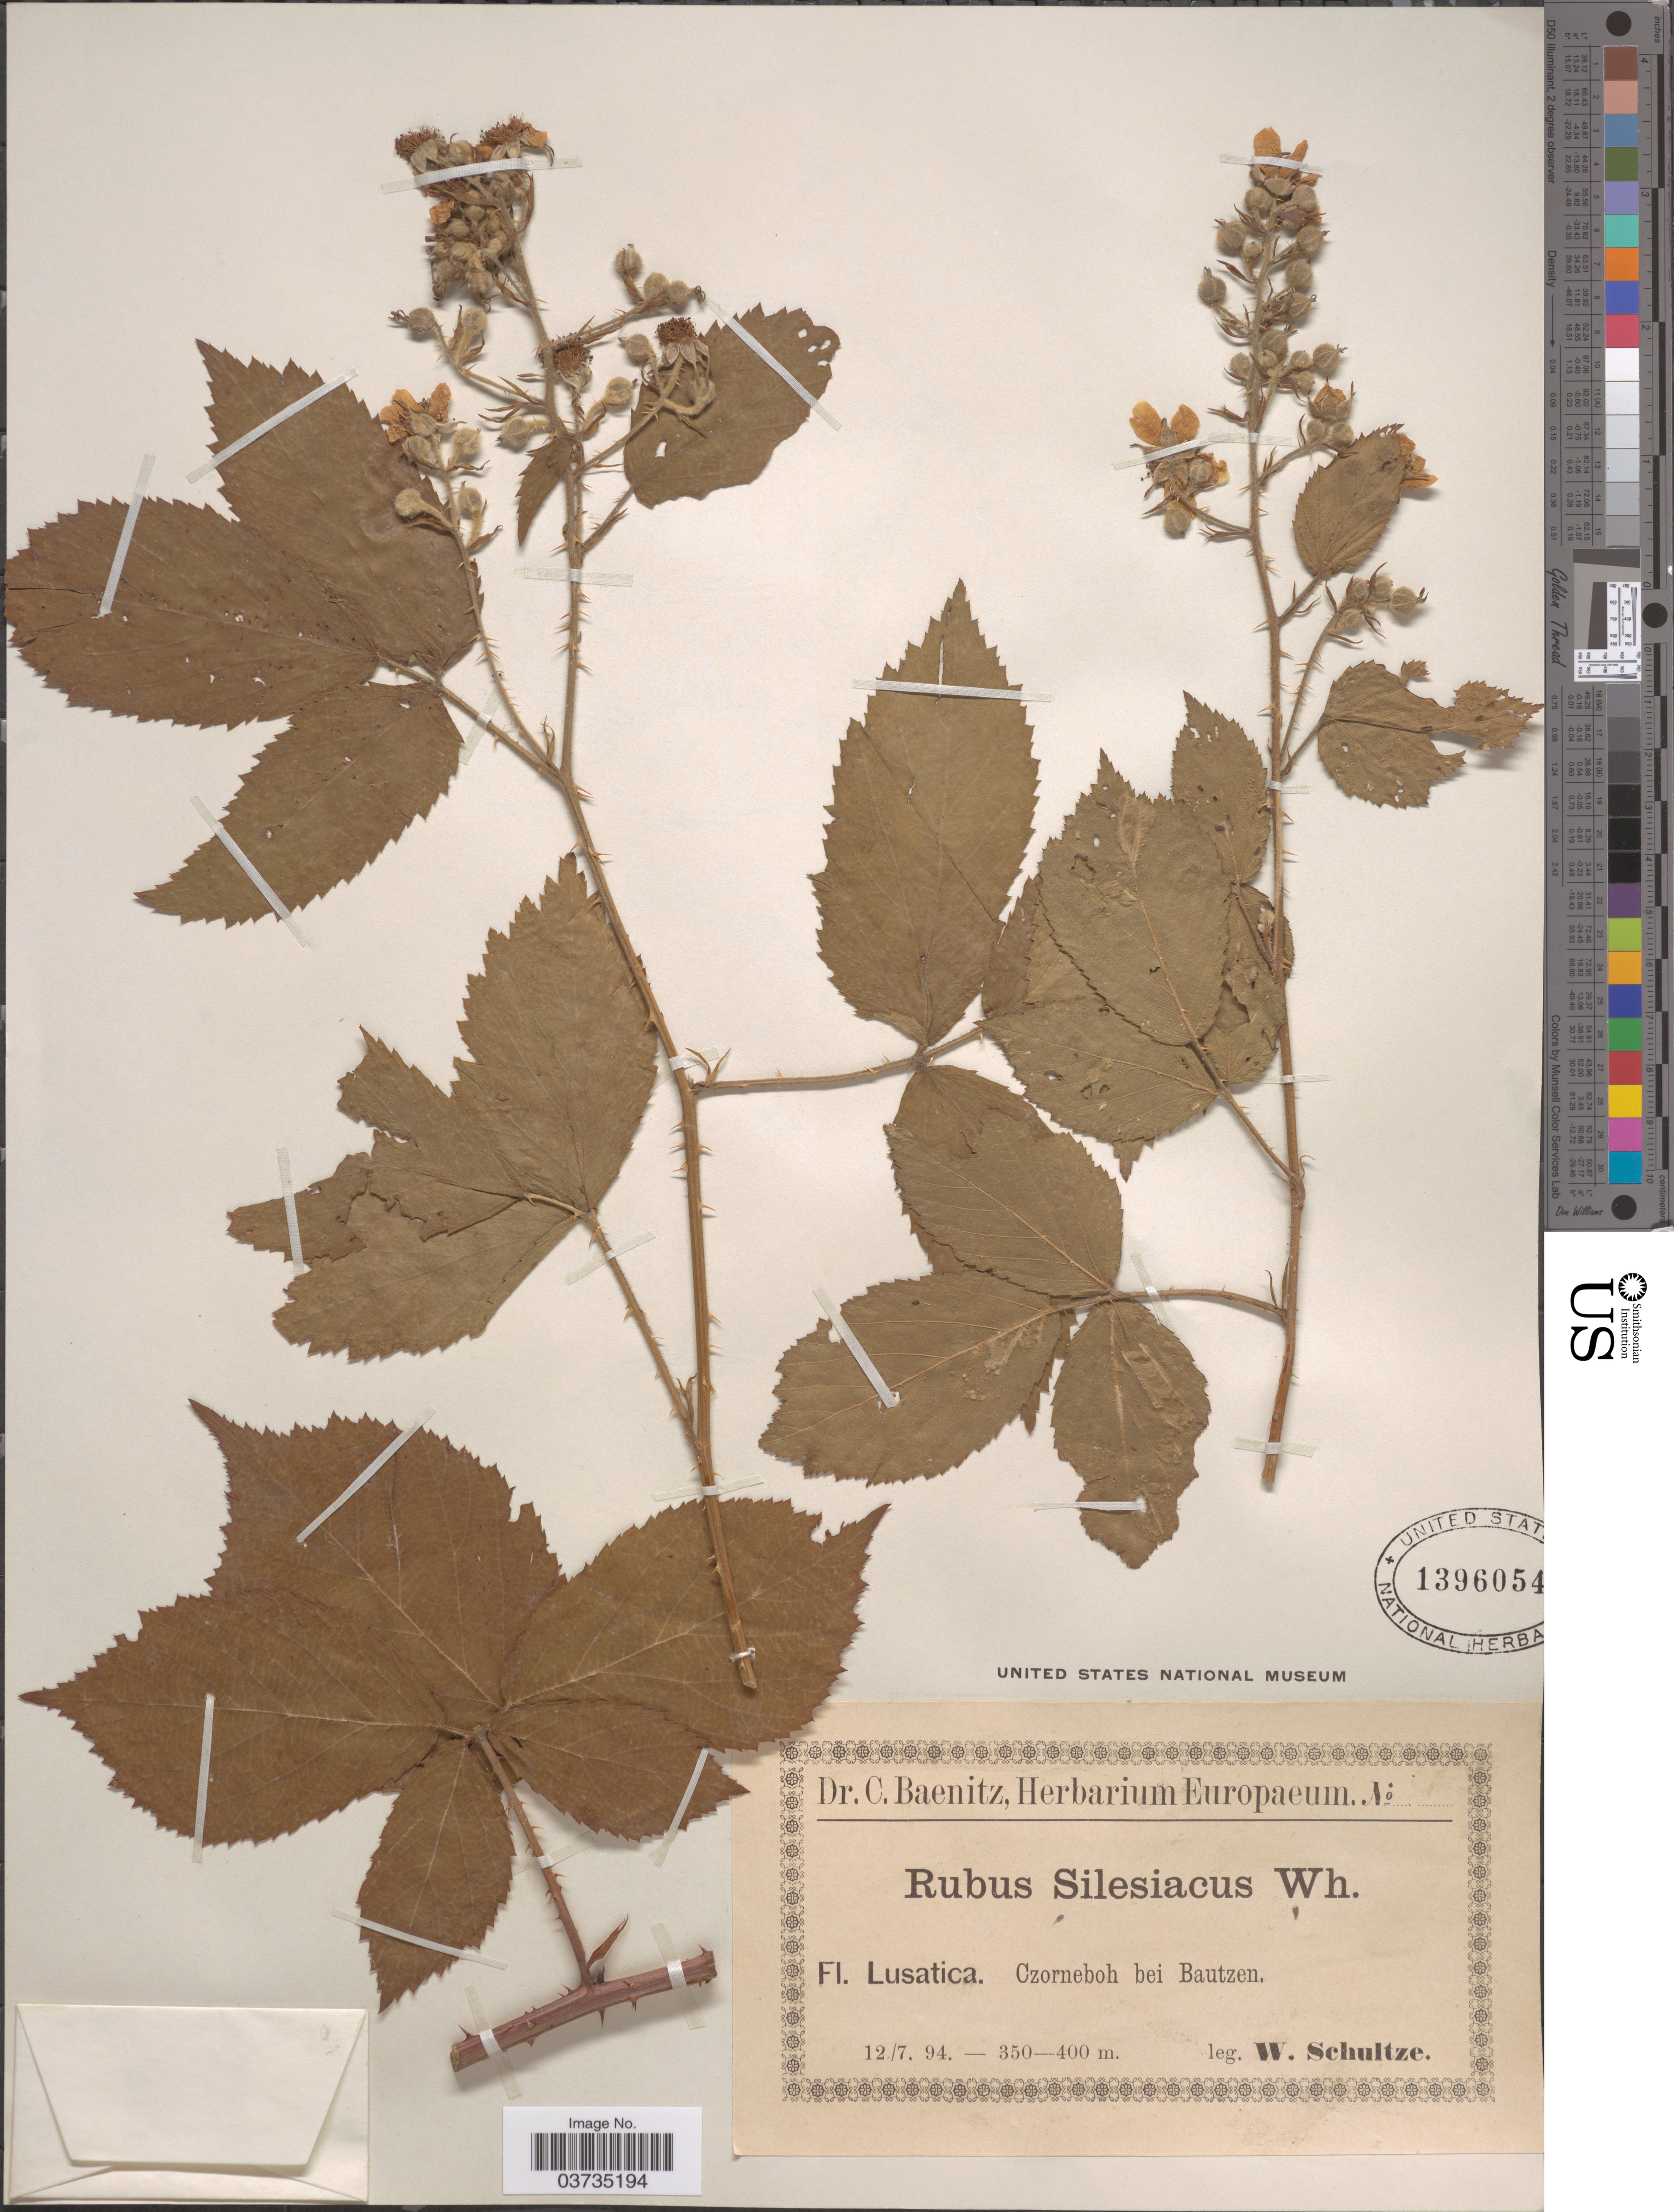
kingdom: Plantae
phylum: Tracheophyta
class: Magnoliopsida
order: Rosales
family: Rosaceae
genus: Rubus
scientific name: Rubus silesiacus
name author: Weihe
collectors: W. Schultze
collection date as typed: Transcribed d/m/y: 12/7/94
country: Germany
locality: Lusatica. Czorneboh bei Bautzen.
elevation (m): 350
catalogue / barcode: US 1396054